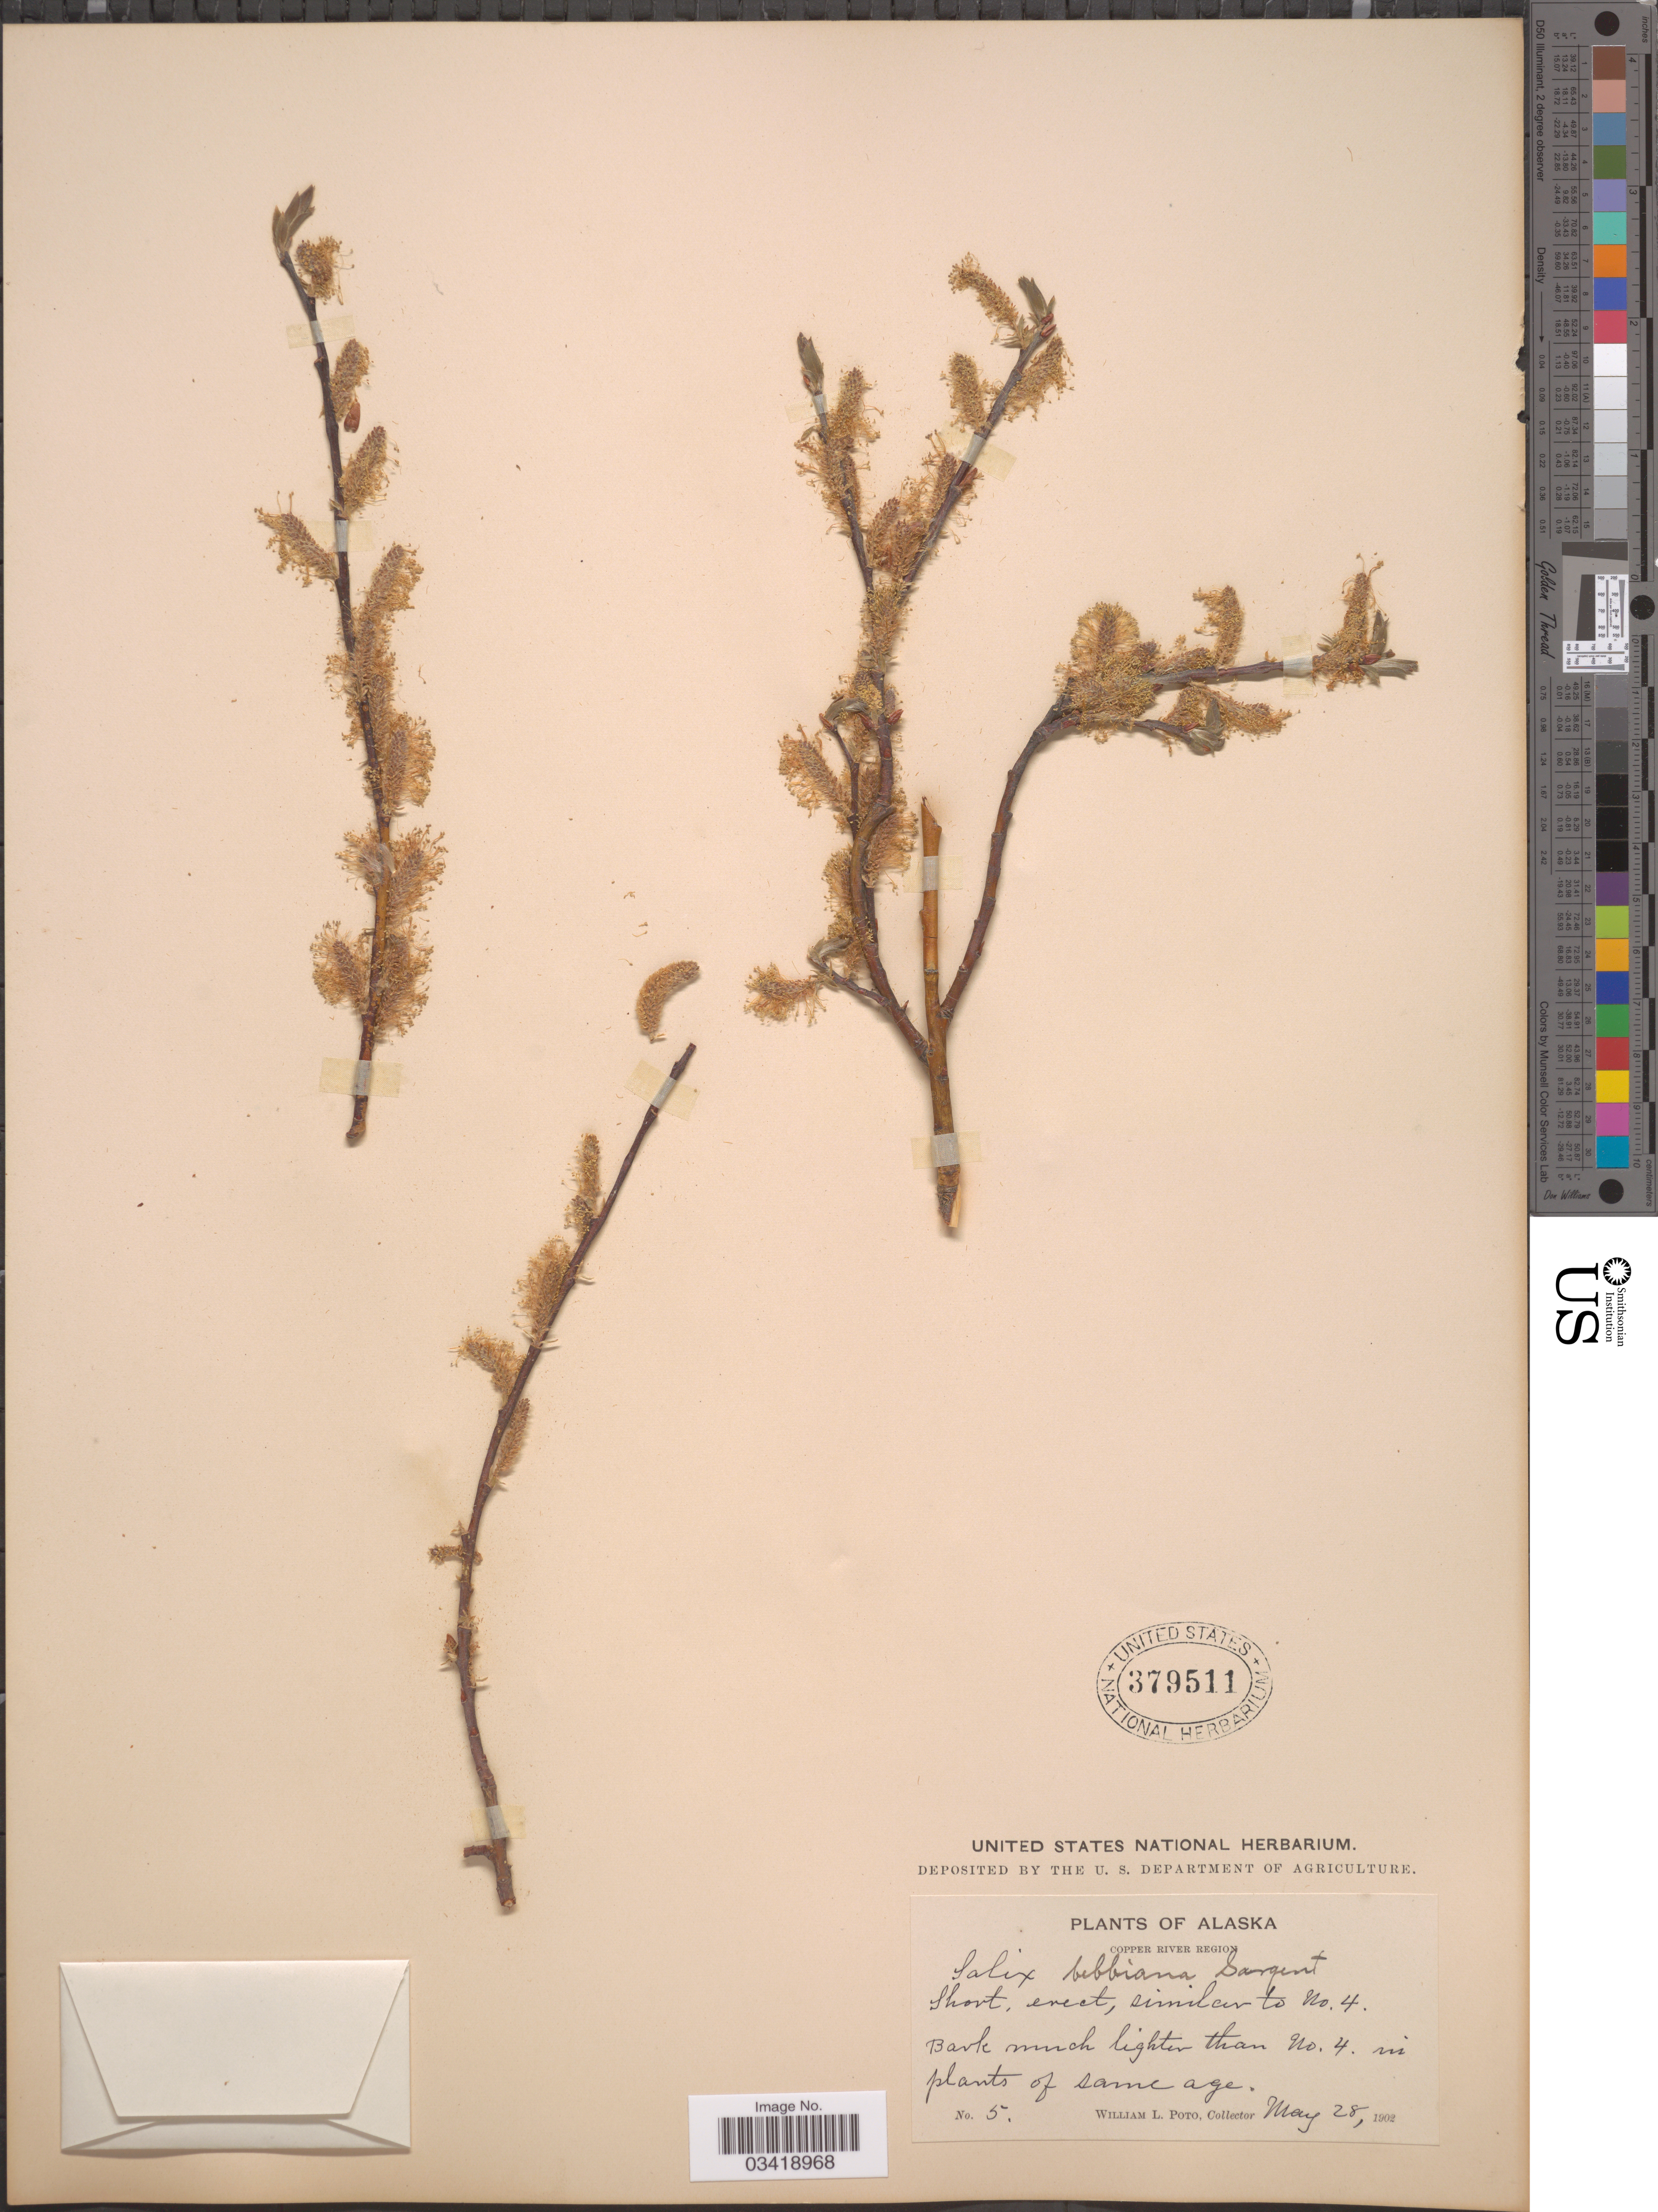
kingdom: Plantae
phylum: Tracheophyta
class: Magnoliopsida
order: Malpighiales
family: Salicaceae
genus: Salix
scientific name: Salix bebbiana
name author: Sarg.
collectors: W. Poto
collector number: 5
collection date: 1902-05-28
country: United States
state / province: Alaska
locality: Copper River Region.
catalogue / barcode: US 379511